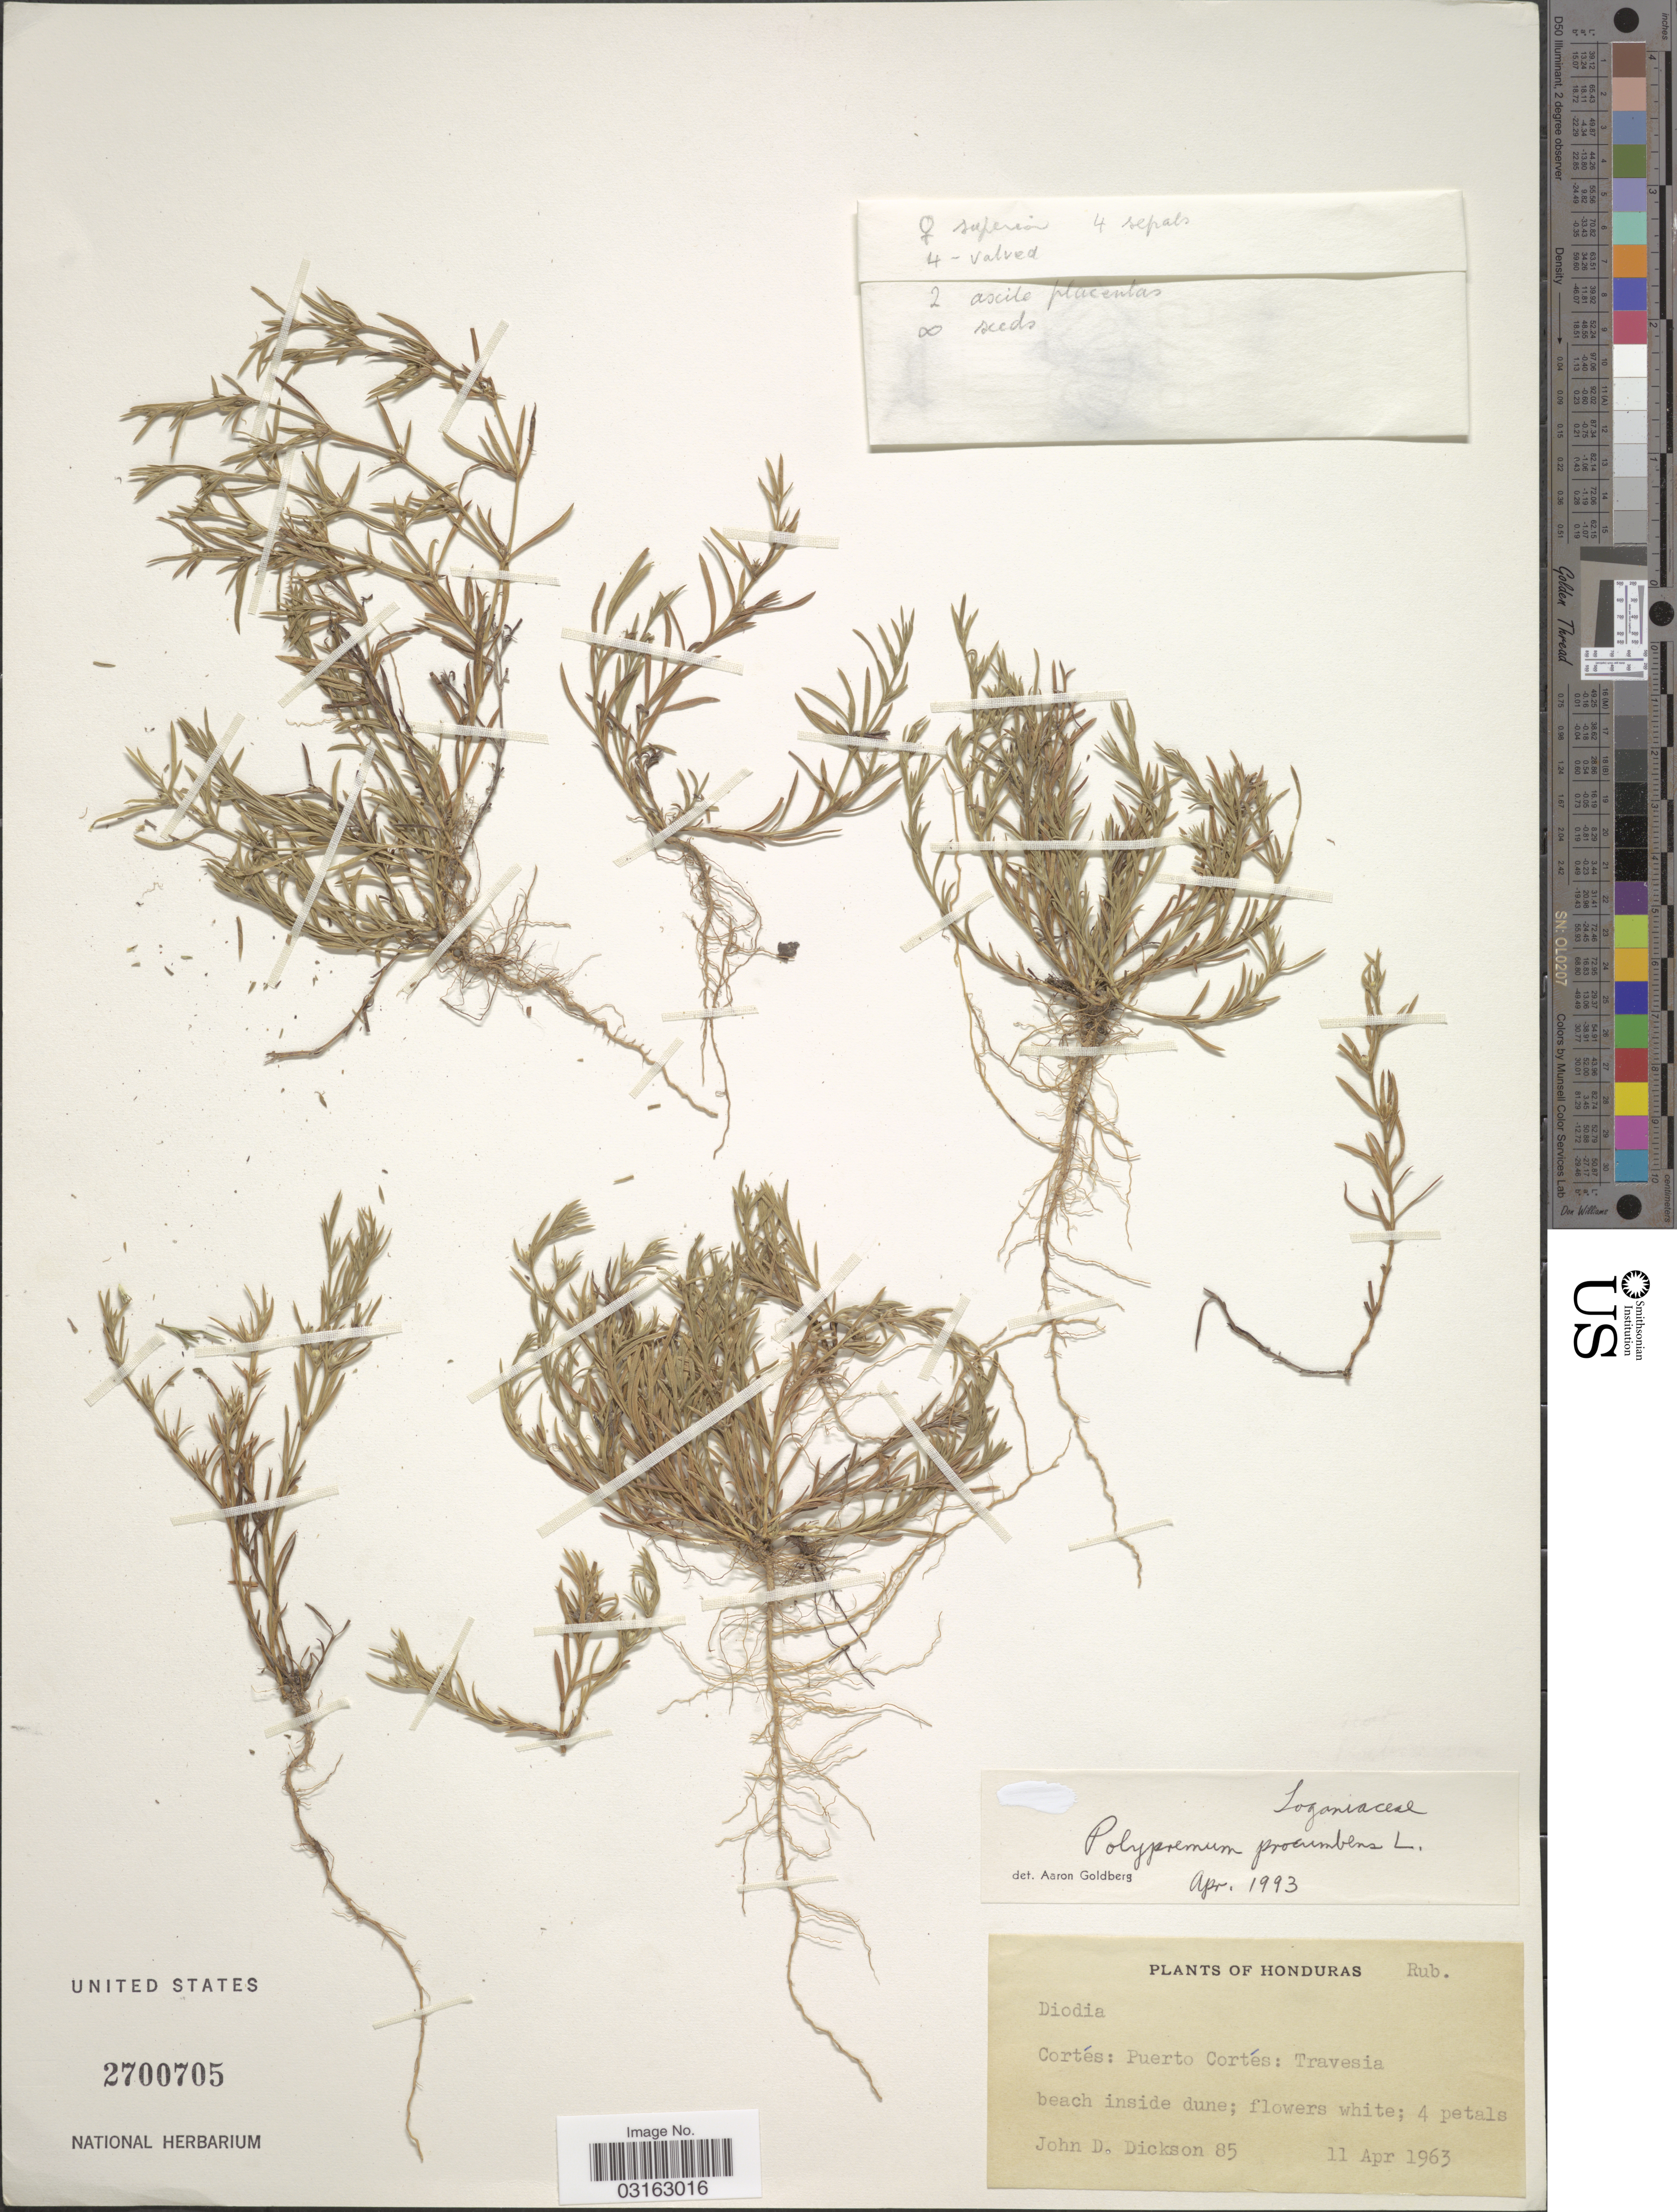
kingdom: Plantae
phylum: Tracheophyta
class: Magnoliopsida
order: Lamiales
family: Tetrachondraceae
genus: Polypremum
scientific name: Polypremum procumbens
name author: L.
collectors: J. Dickson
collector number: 85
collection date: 1963-04-11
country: Honduras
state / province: Cortés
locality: Cortés: Puerto Cortés: Travesia.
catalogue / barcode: US 2700705